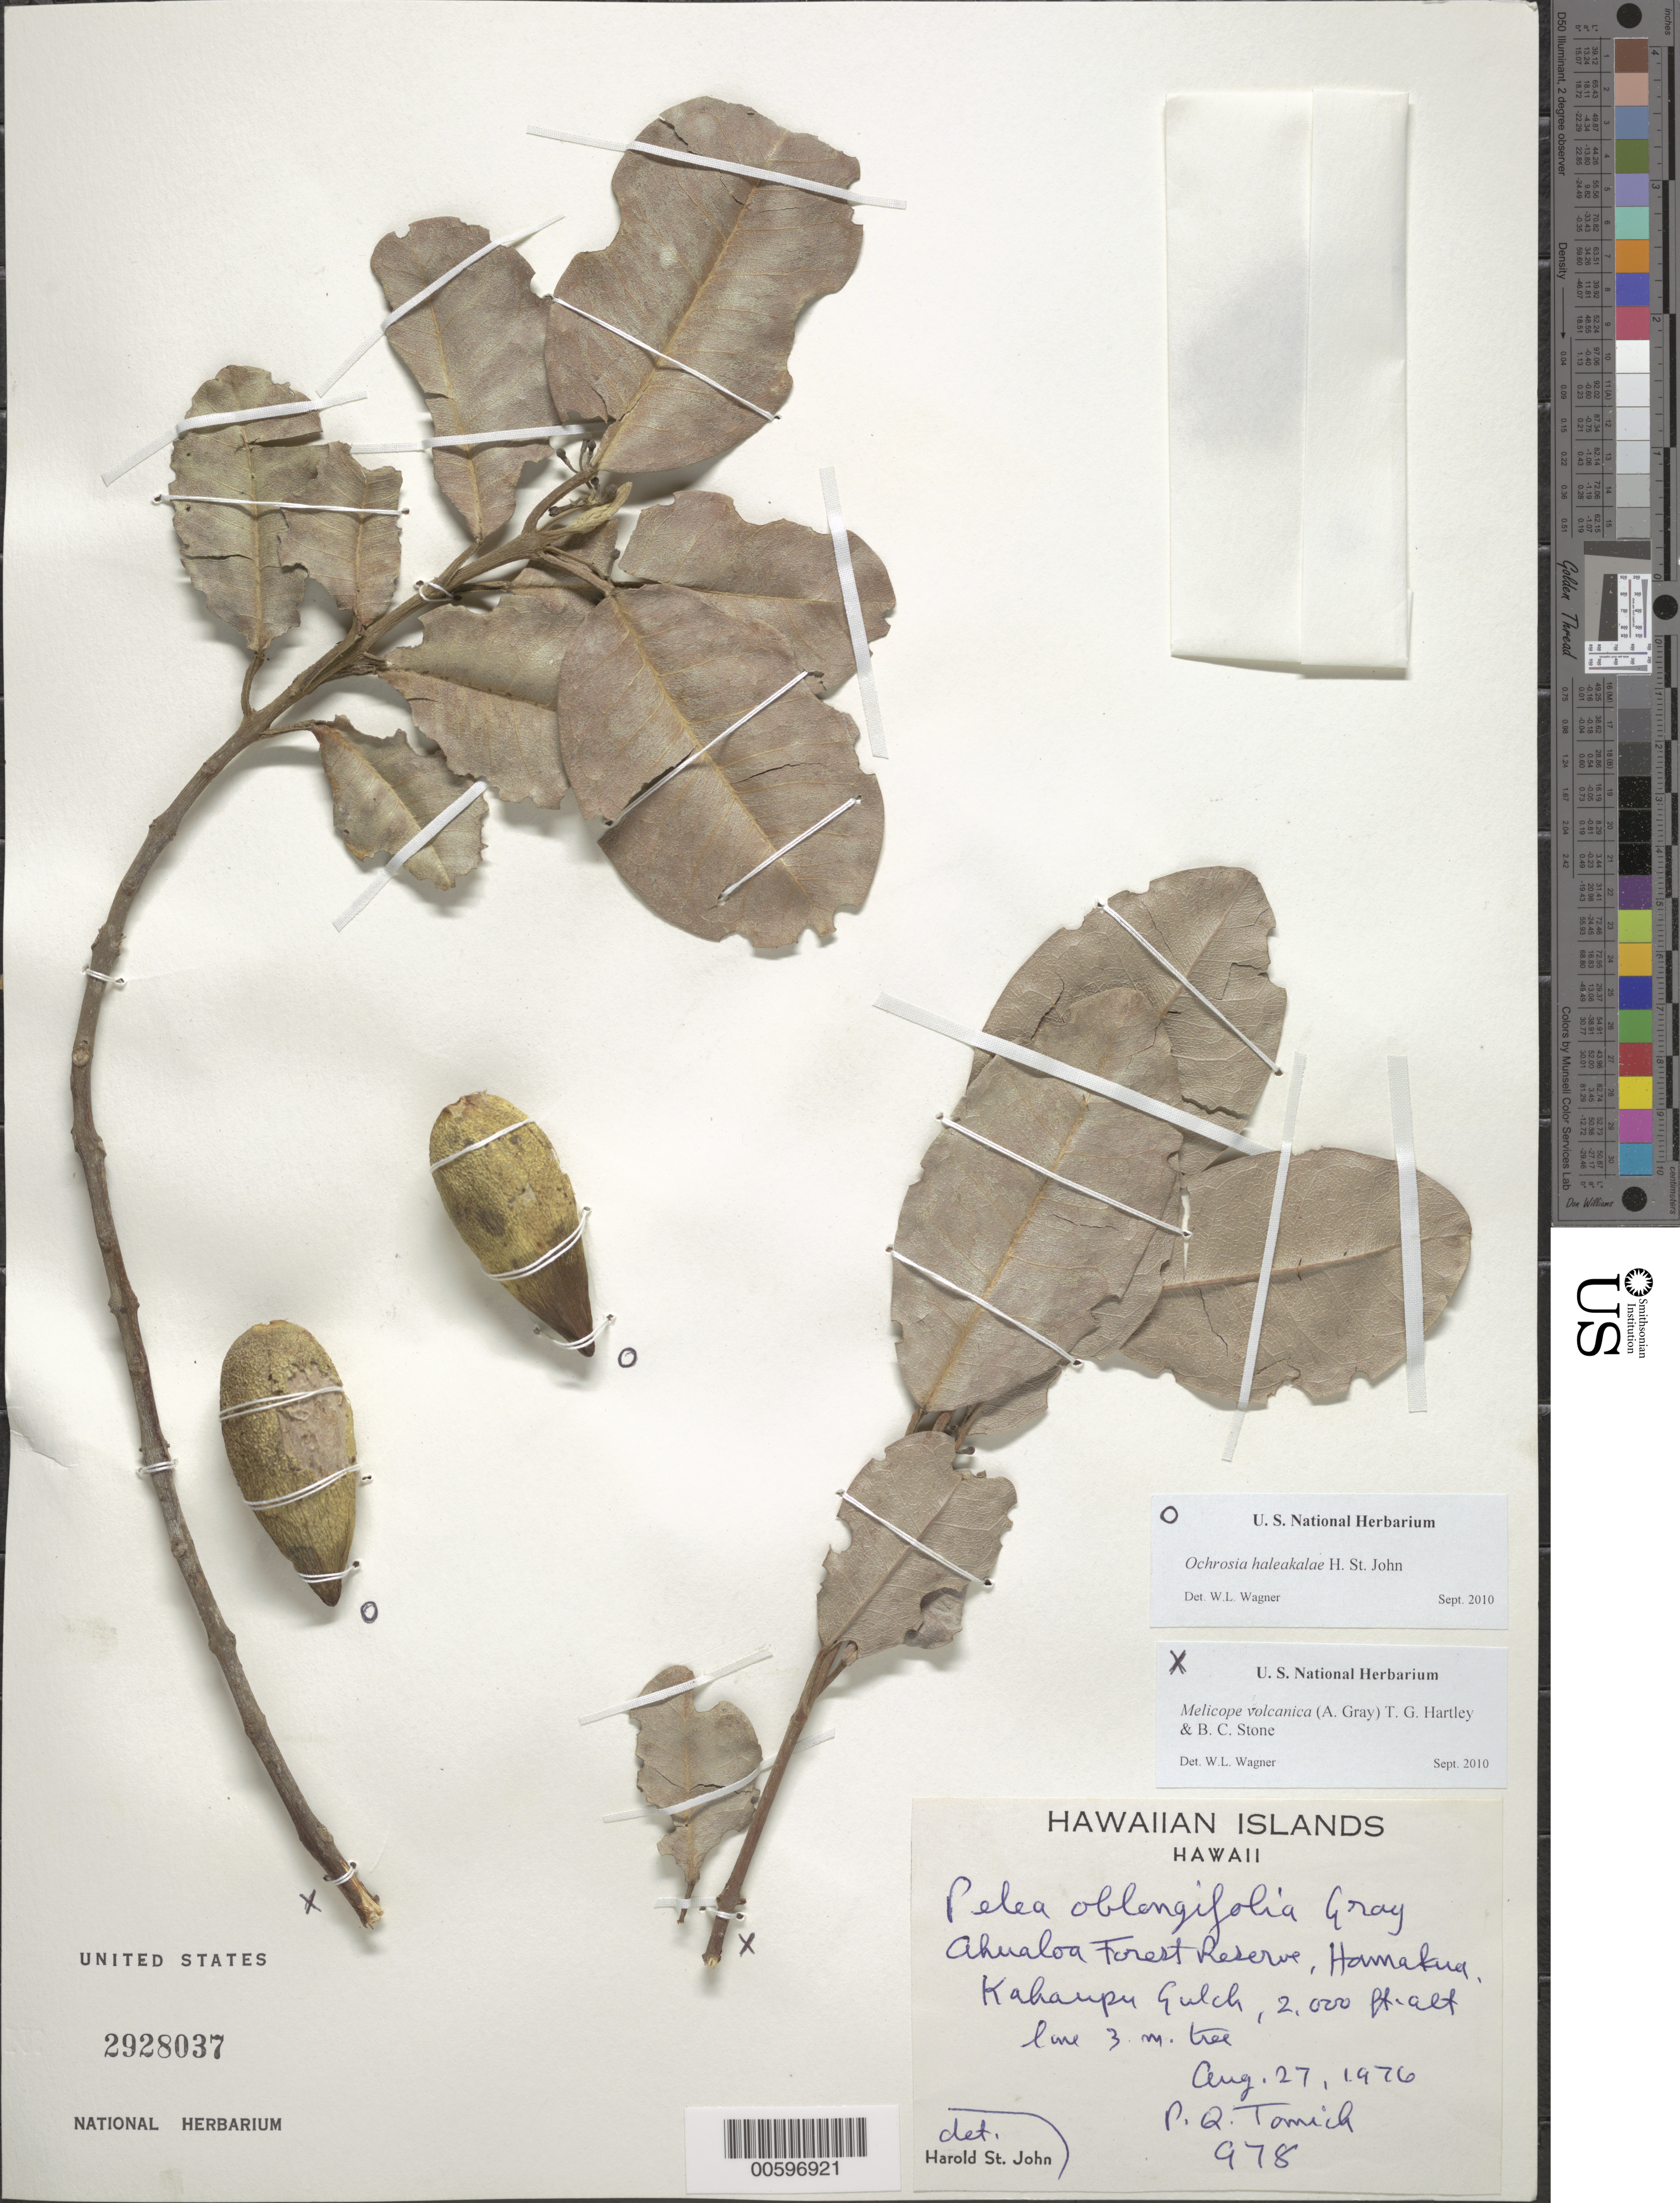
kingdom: Plantae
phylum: Tracheophyta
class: Magnoliopsida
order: Gentianales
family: Apocynaceae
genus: Ochrosia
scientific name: Ochrosia haleakalae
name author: H. St. John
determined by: Wagner, W. L., (BOT), Smithsonian Institution - National Museum of Natural History (UNITED STATES)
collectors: P. Tomich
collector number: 978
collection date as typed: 27 Aug 1976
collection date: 1976-08-27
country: United States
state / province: Hawaii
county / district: Hawaii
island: Hawaii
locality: Ahualoa For Res, Hamakua, Kahaupu Gulch.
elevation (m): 610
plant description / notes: There are four specimens on the sheet: two stems and two pods. The stems have a black "x" next to them and are identified as Melicope volcanica. The two pods are marked with an "O" and are identifed as Ochrosia haleakalae. Whole sheet can be found in M. volcanica folder.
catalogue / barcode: US 2928037-2